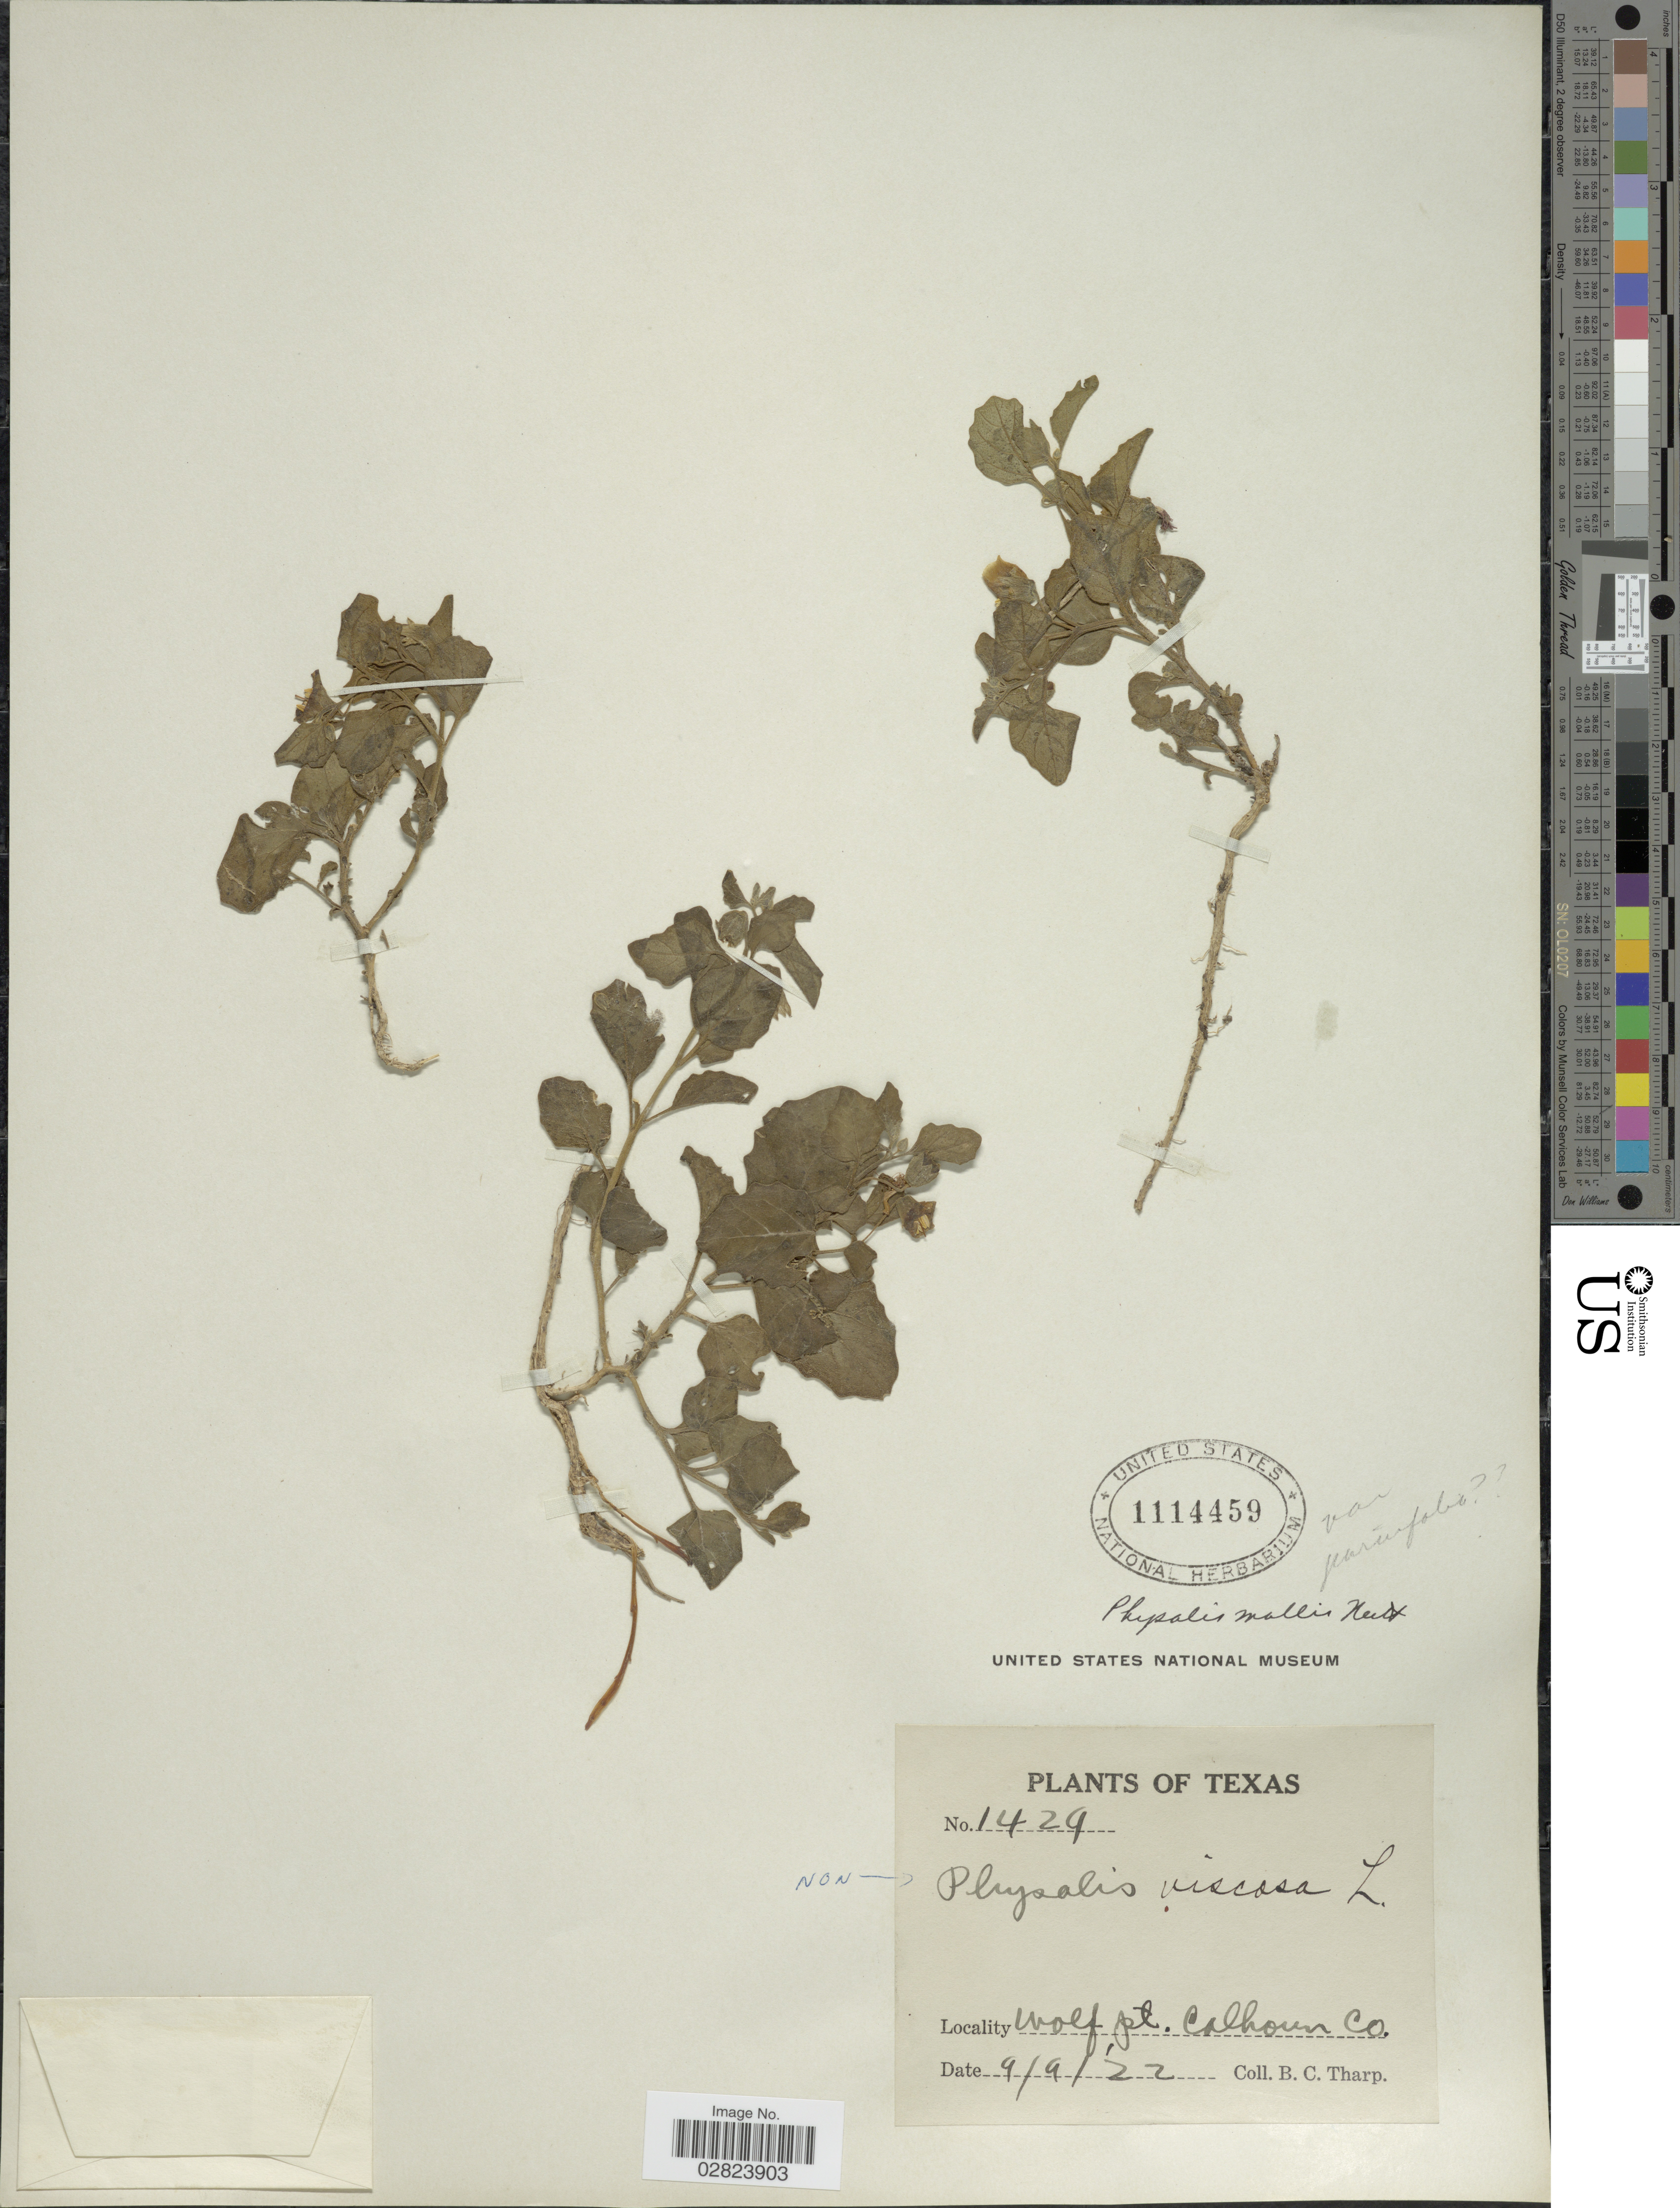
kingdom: Plantae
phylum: Tracheophyta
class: Magnoliopsida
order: Solanales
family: Solanaceae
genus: Physalis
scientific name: Physalis mollis var. parvifolia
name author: Rydb.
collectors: B. C. Tharp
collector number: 1429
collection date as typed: Transcribed d/m/y: 9/9/22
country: United States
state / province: Texas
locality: Wolf pt. Calhoun Co.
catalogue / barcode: US 1114459